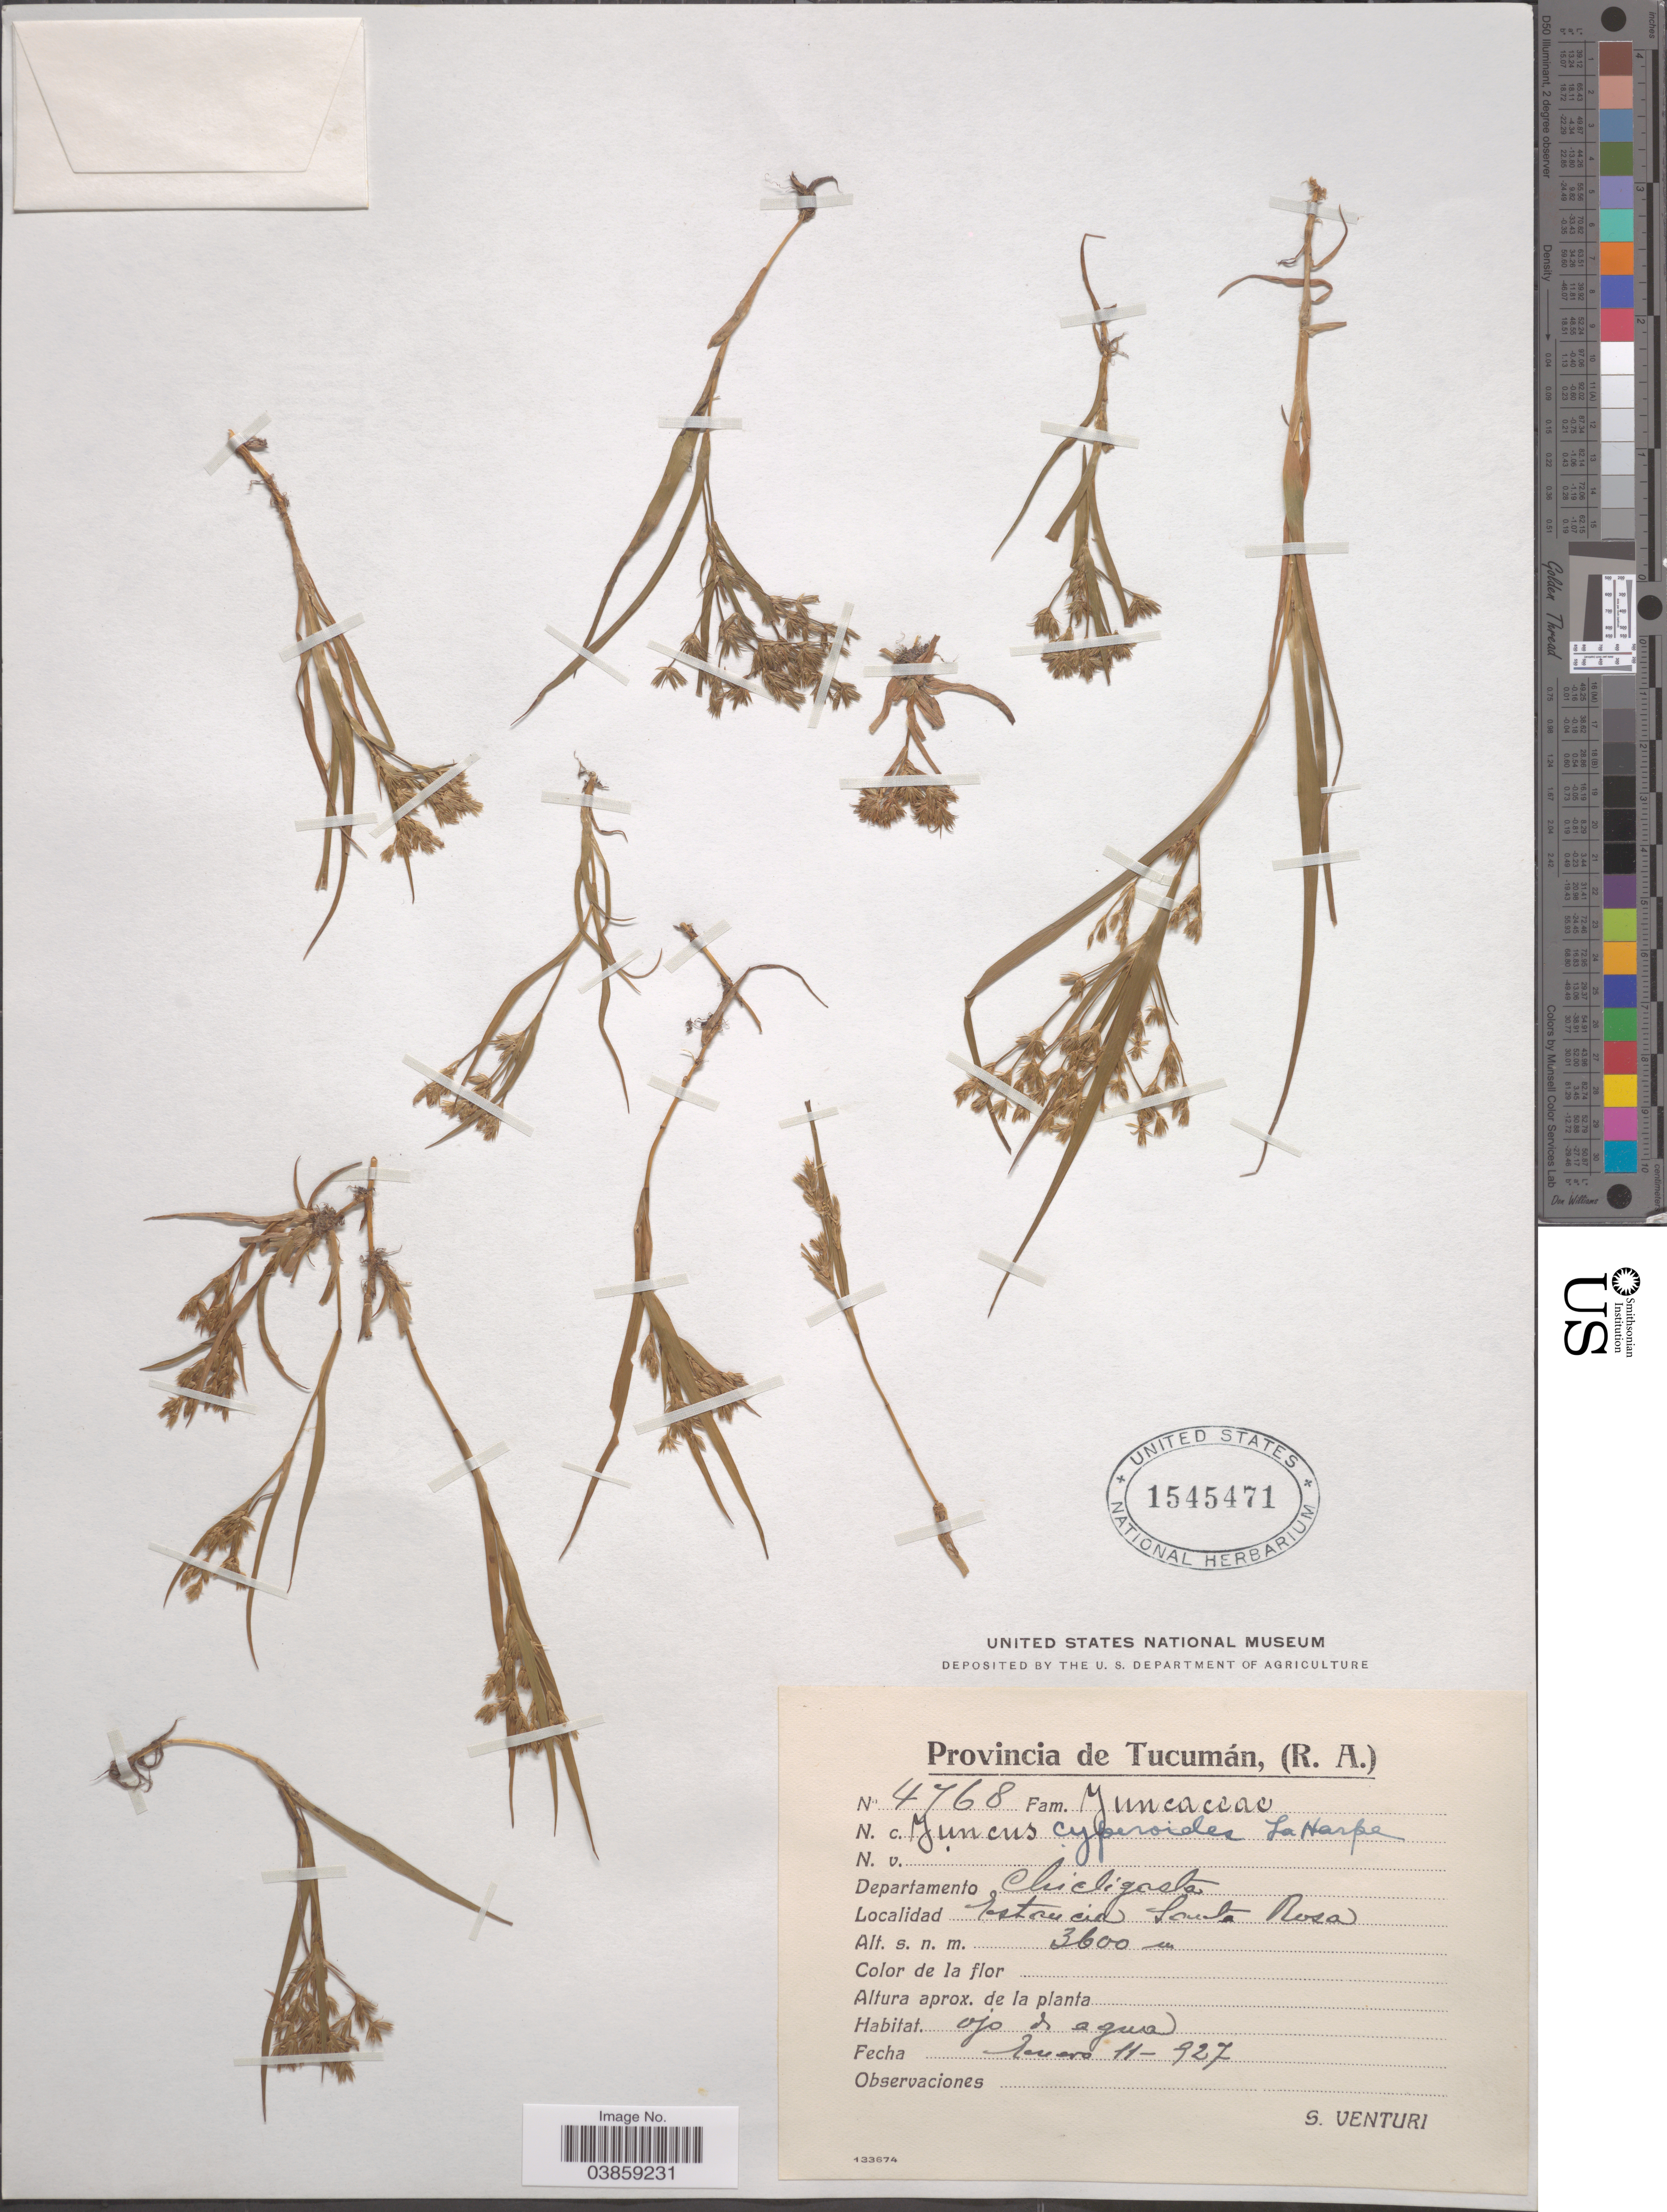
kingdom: Plantae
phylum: Tracheophyta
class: Liliopsida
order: Poales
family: Juncaceae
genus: Juncus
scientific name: Juncus cyperoides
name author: Laharpe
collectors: S. Venturi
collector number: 4768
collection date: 1927-01-11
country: Argentina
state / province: Tucuman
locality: Departamento Chicligasta, Estancia Santa Rosa.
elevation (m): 3600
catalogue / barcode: US 1545471